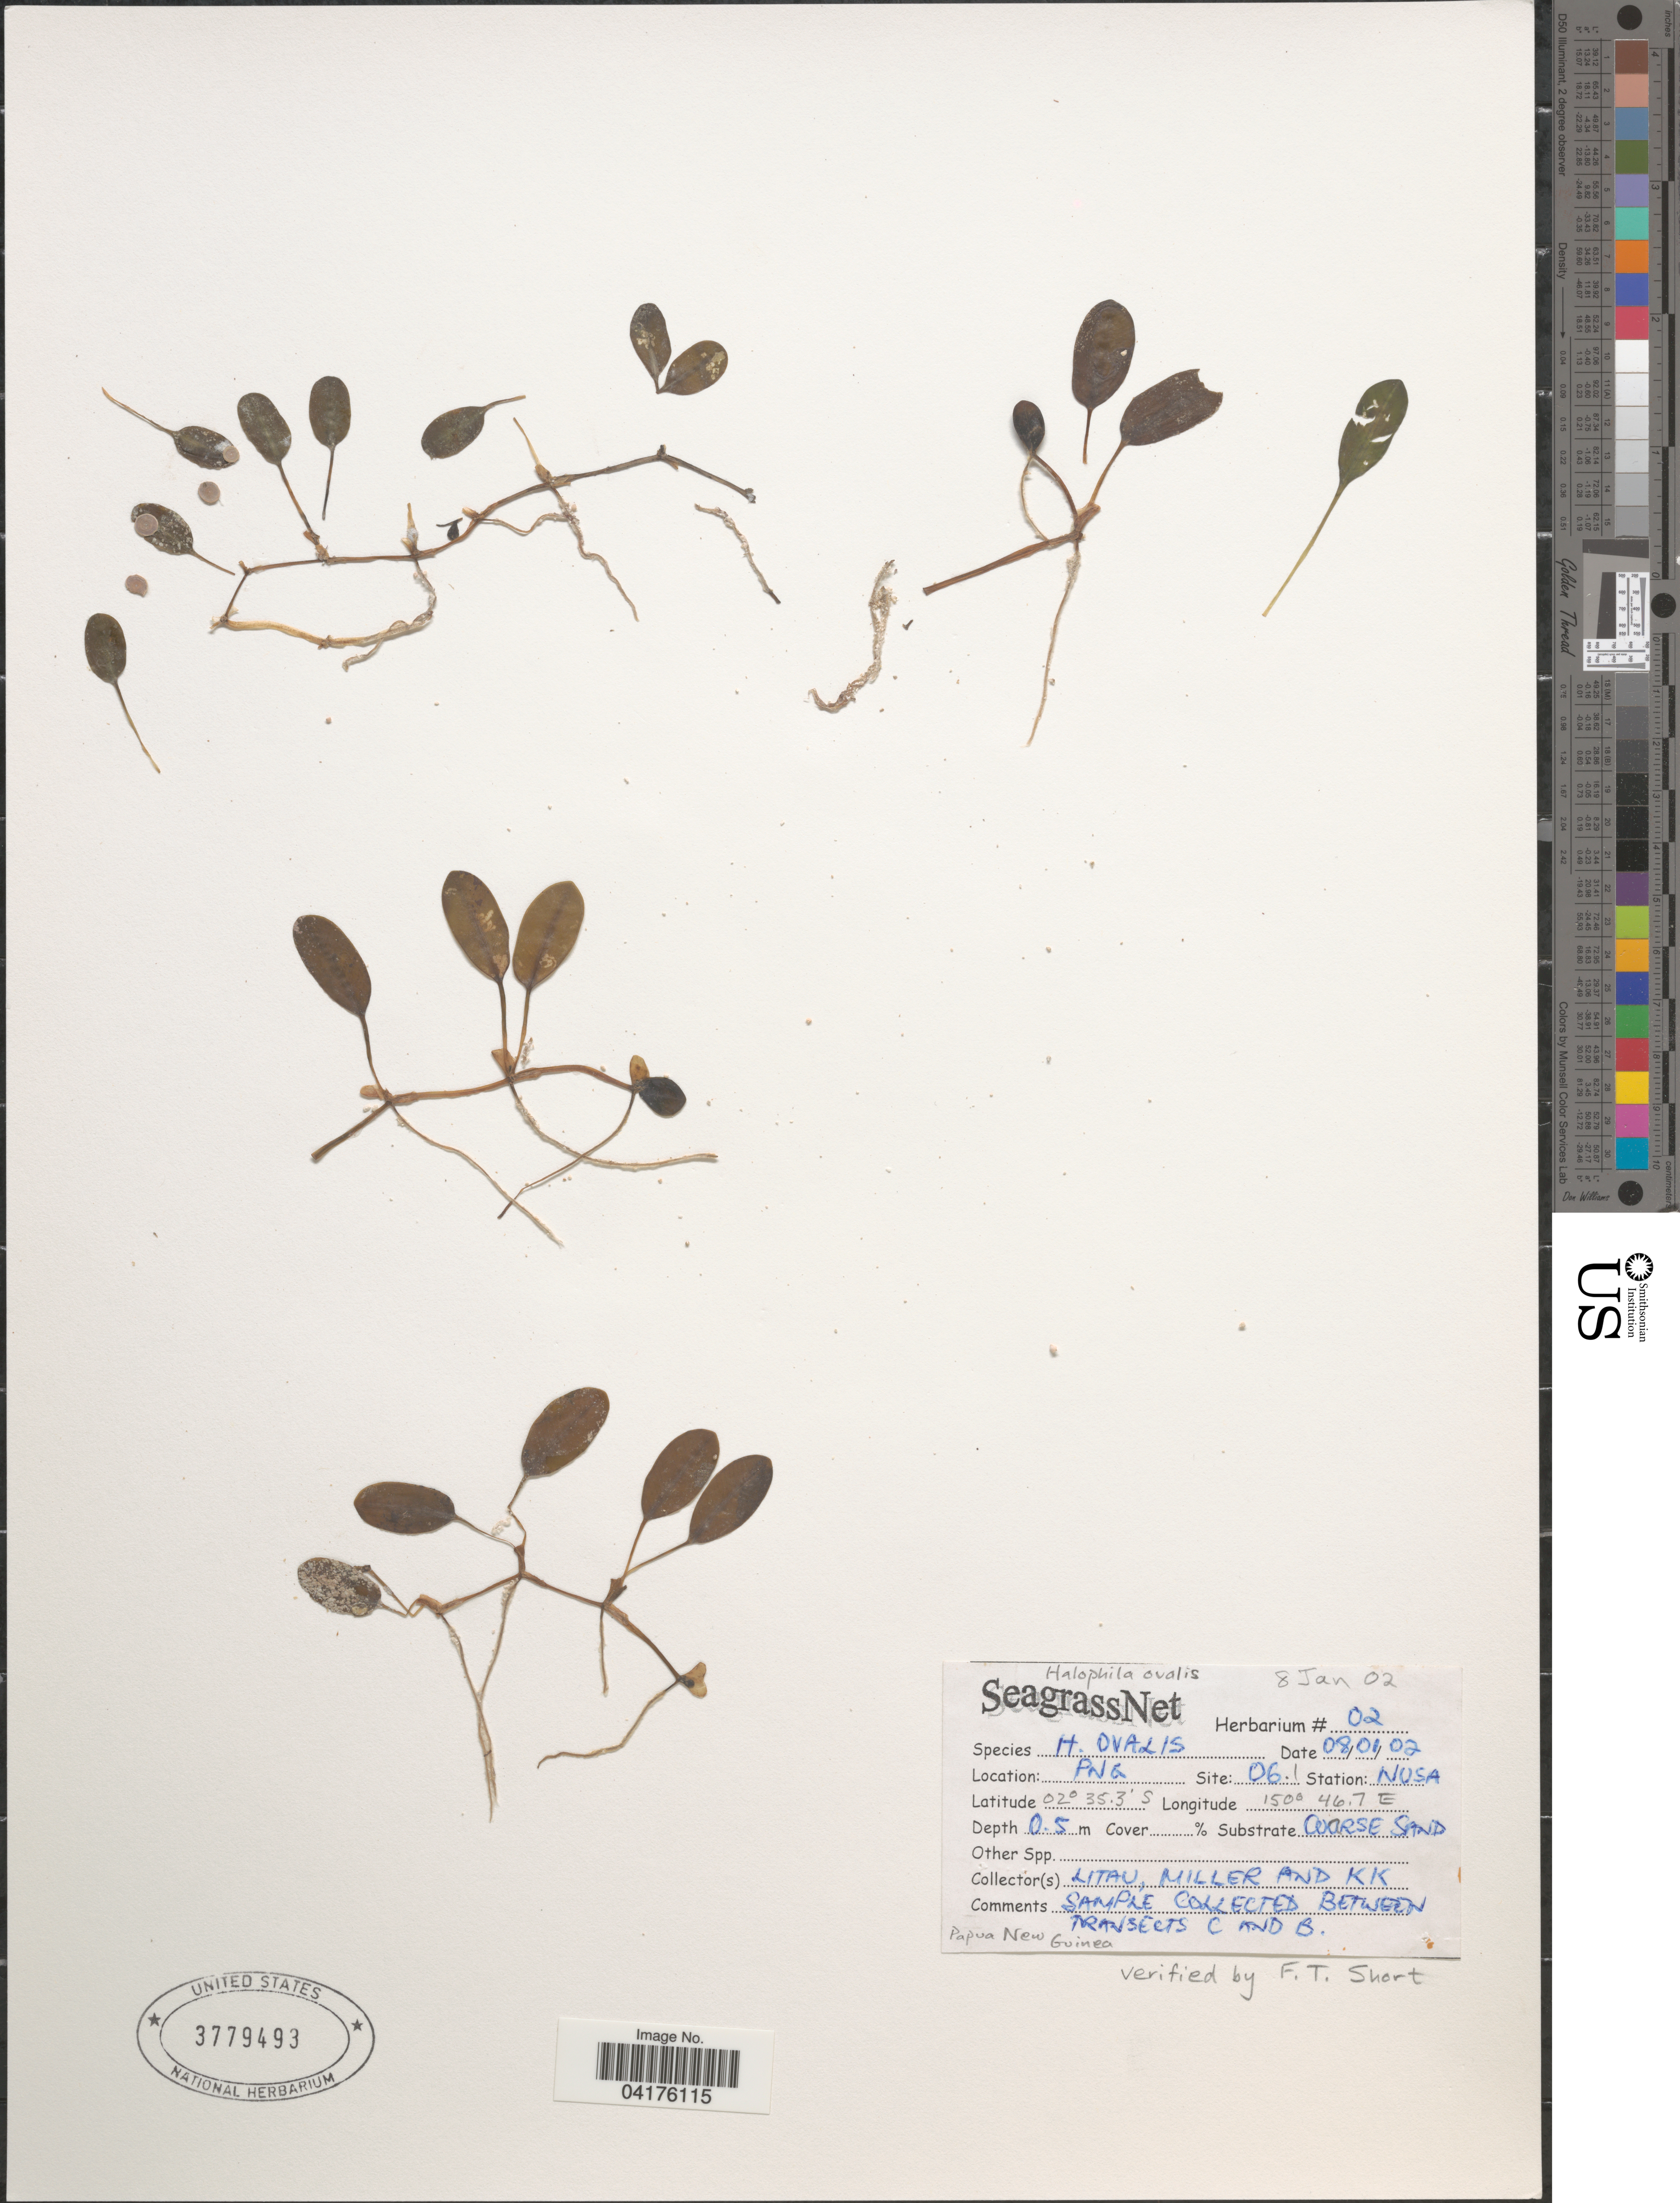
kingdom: Plantae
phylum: Tracheophyta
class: Liliopsida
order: Alismatales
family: Hydrocharitaceae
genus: Halophila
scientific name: Halophila ovalis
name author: (R. Br.) Hook. f.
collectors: Litau, -- Miller & K. K.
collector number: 02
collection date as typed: Transcribed d/m/y: 8/1/2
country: Papua New Guinea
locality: Site: 06.1. Station: Nusa. Between transects C and B.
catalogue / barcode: US 3779493